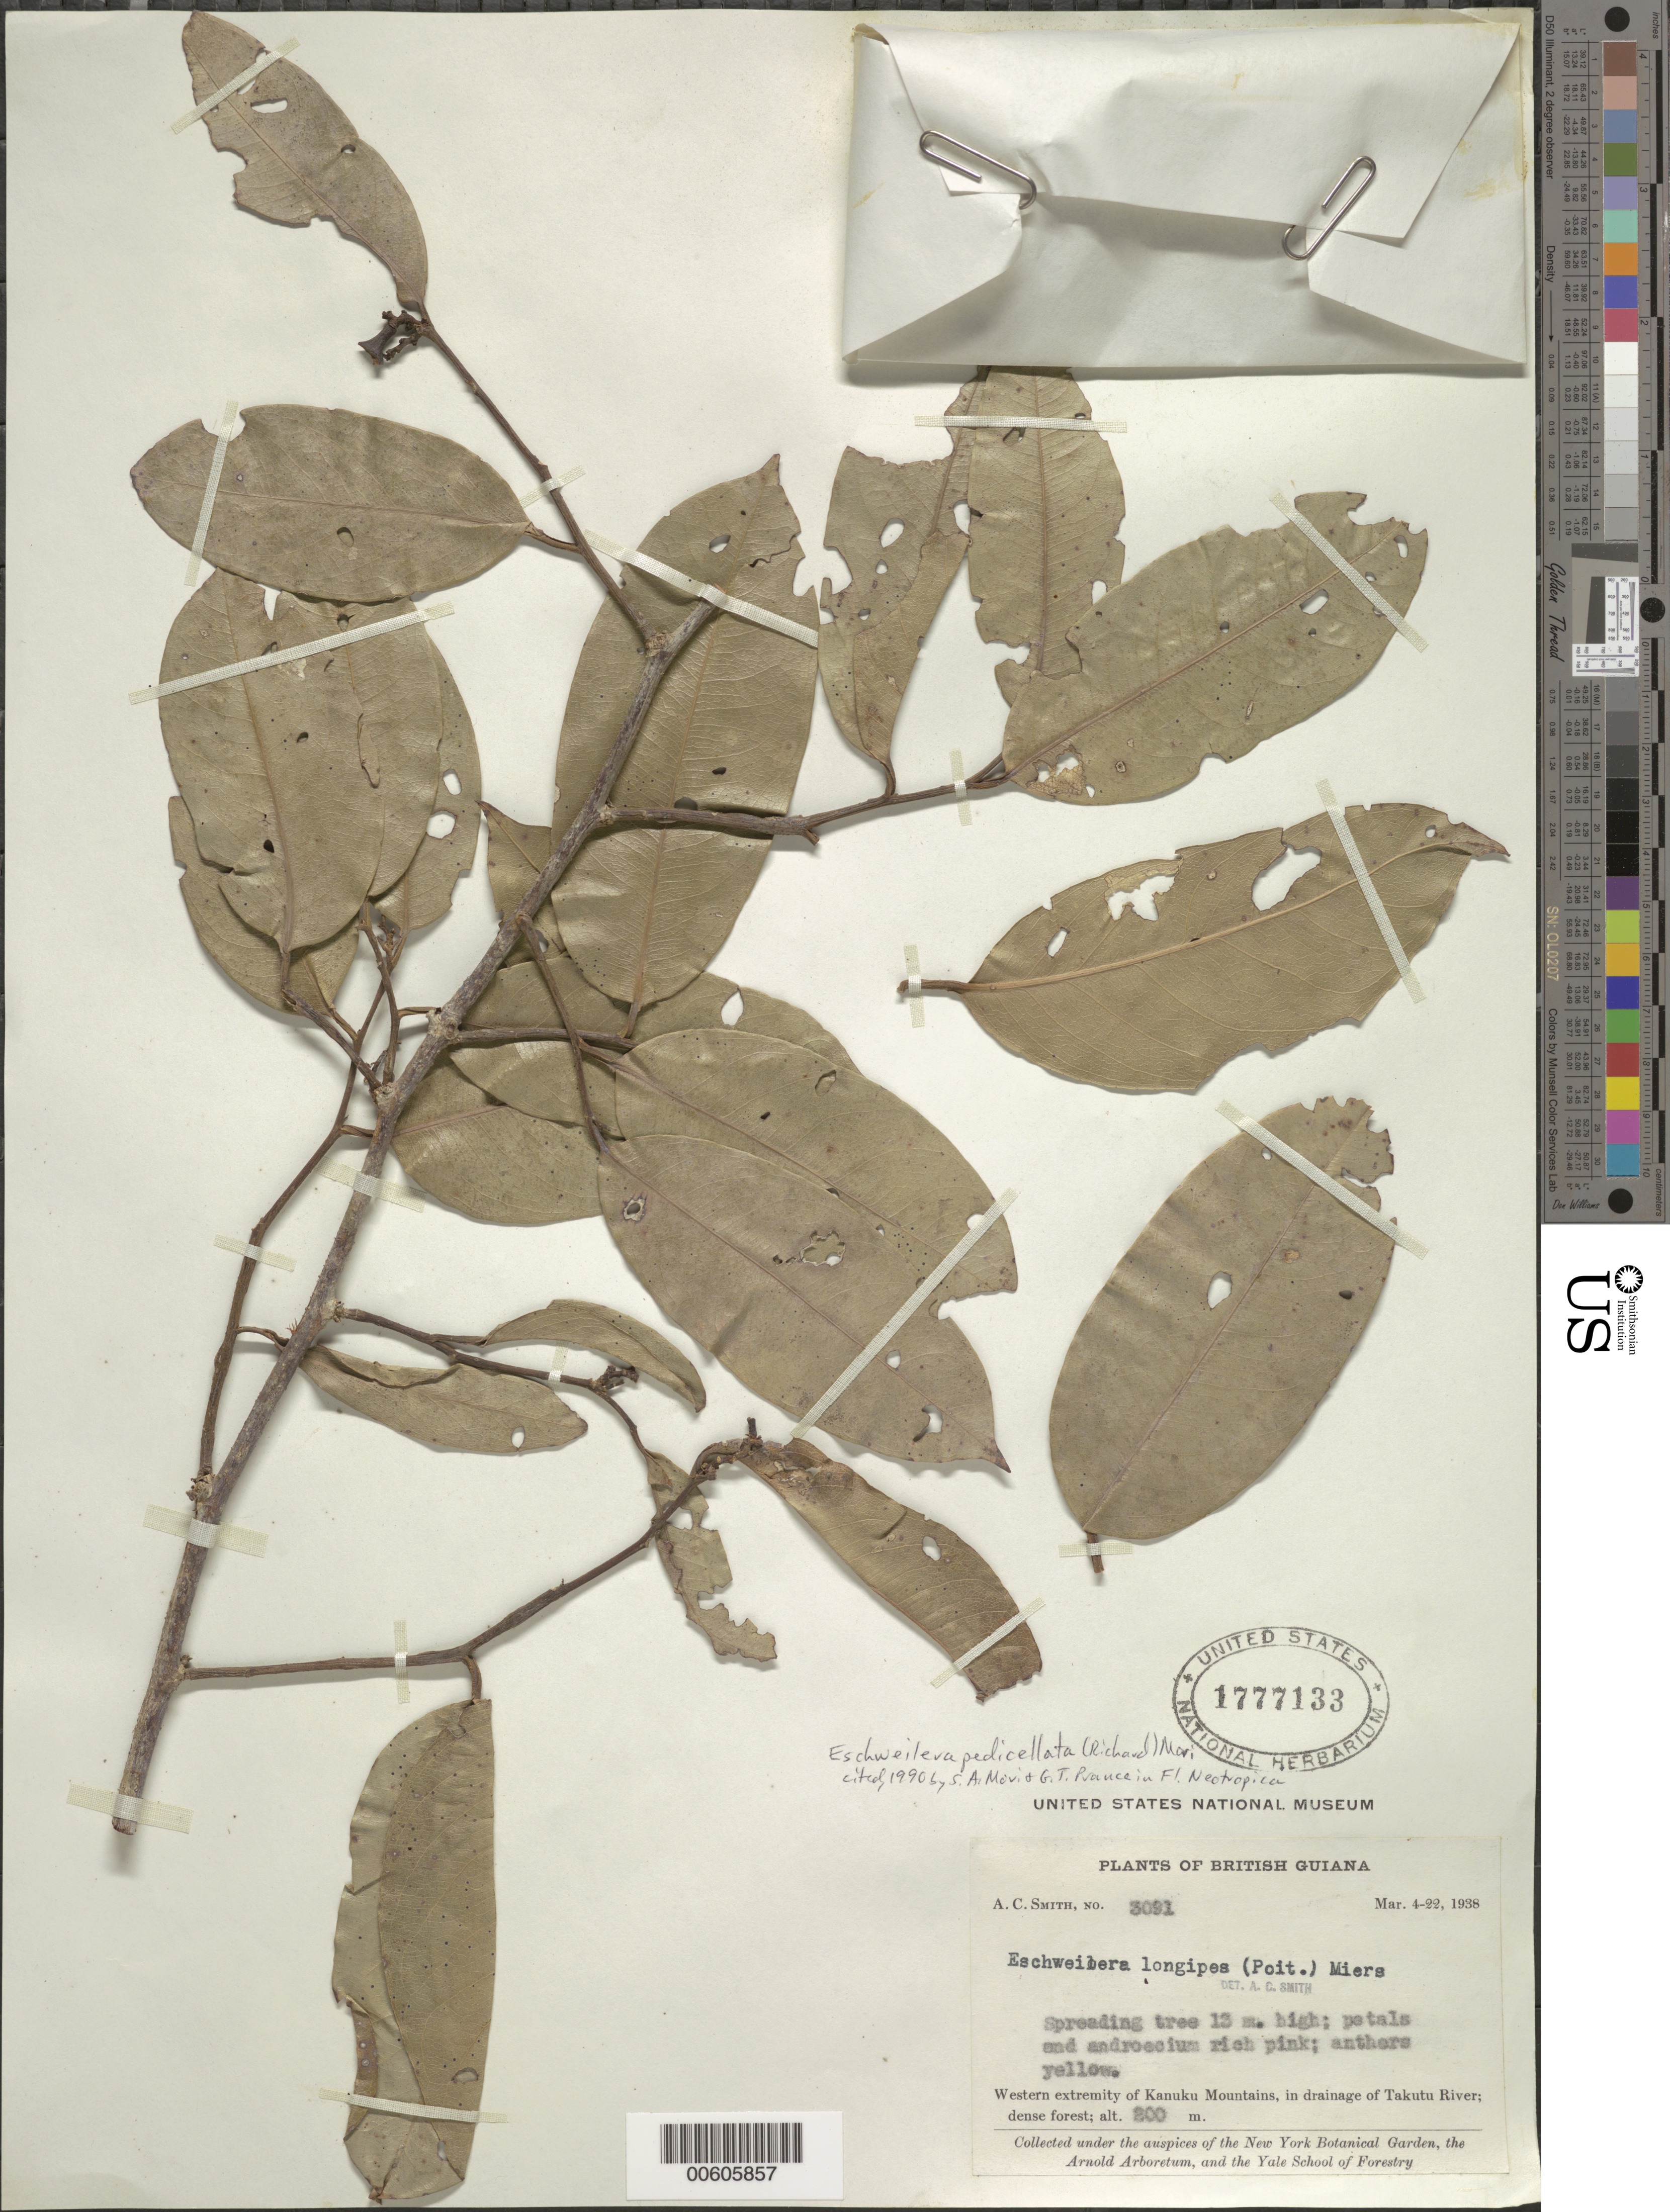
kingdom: Plantae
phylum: Tracheophyta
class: Magnoliopsida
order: Ericales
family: Lecythidaceae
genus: Eschweilera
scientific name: Eschweilera pedicellata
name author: (Rich.) S.A. Mori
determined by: Mori, Scott A.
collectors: A. C. Smith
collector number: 3091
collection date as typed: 4-Mar-38 to 22-Mar-38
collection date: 1938-03-04/1938-03-22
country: Guyana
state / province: U. Takutu-U. Essequibo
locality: Kanuku Mts., drainage of Takutu R., western extremity of Kanuku Mountains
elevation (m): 200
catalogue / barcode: US 1777133